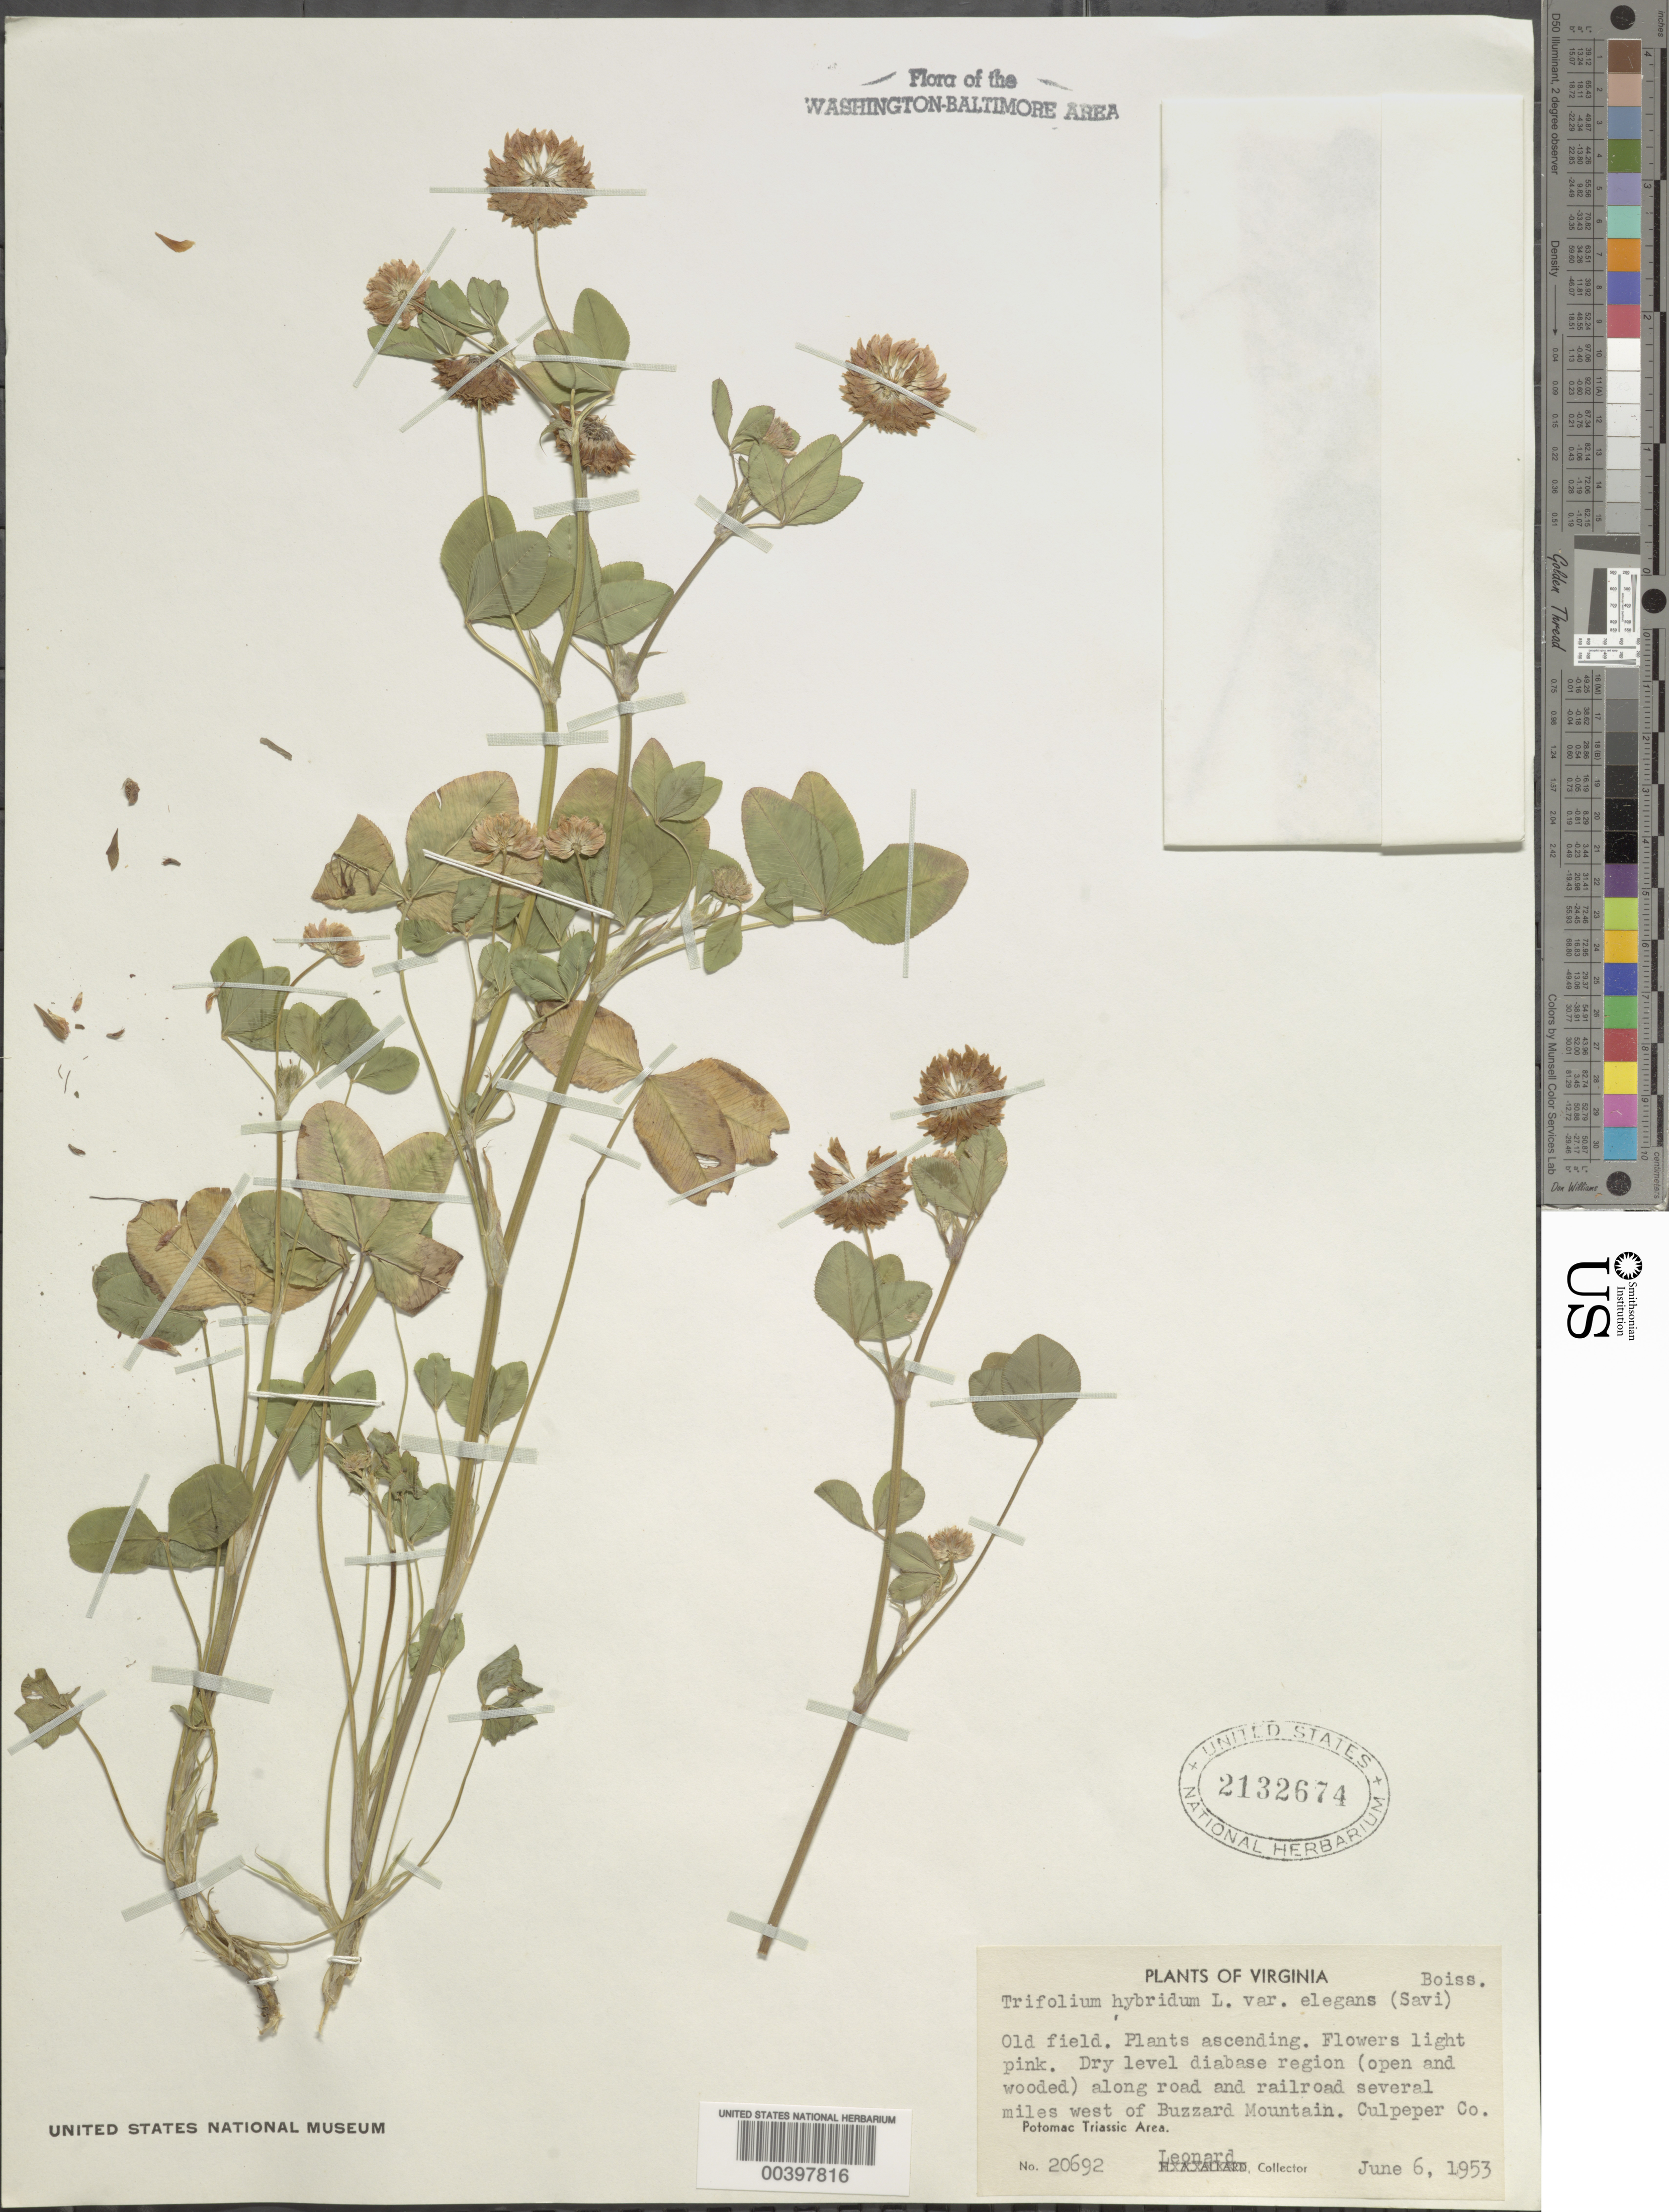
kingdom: Plantae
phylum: Tracheophyta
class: Magnoliopsida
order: Fabales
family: Fabaceae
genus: Trifolium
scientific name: Trifolium hybridum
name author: L.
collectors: E. C. Leonard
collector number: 20692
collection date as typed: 06 Jun 1953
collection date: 1953-06-06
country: United States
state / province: Virginia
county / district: Culpeper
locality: West of Buzzard Mountain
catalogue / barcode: US 2132674